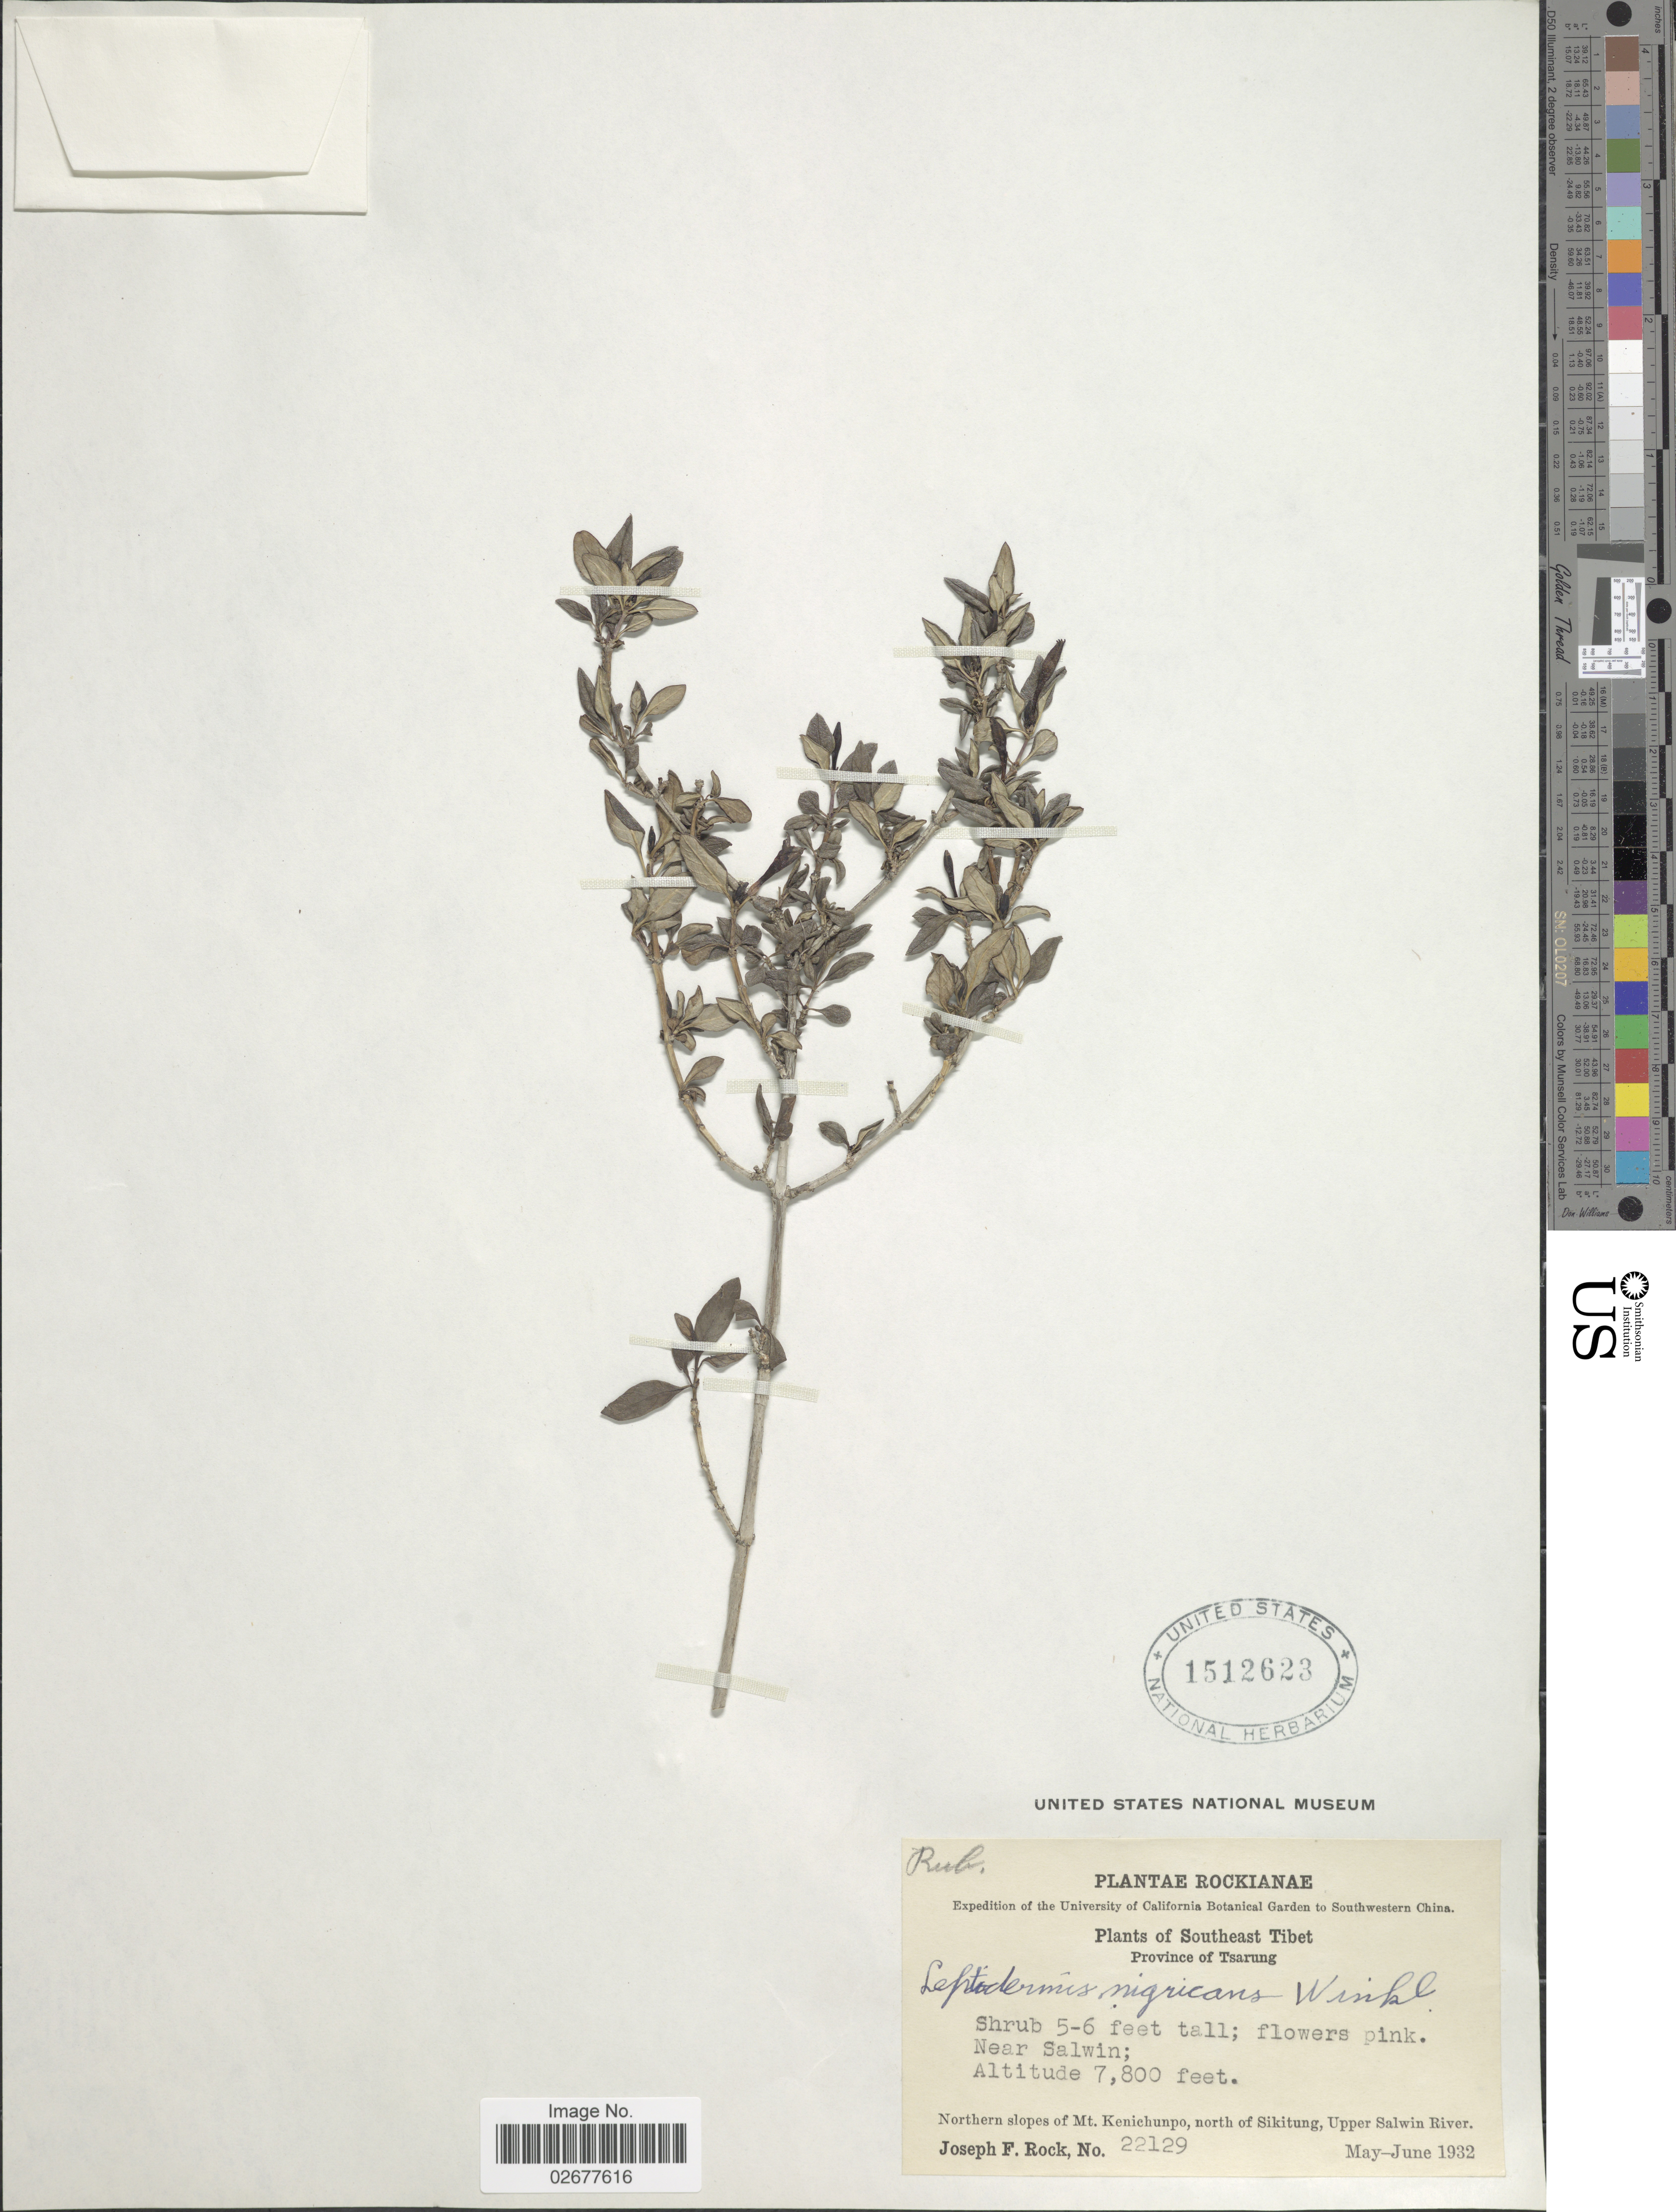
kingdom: Plantae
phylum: Tracheophyta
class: Magnoliopsida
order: Gentianales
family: Rubiaceae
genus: Leptodermis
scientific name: Leptodermis nigricans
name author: H.J.P. Winkl.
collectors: J. F. Rock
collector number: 22129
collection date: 1932-05/1932-06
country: China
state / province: Xizang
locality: Rockianae. Southeast Tibet. Province of Tsarung. Near Salwin. Northern slopes of Mt. Kenichunpo, north of Sikitung, Upper Salwin River.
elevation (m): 2377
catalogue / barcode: US 1512623